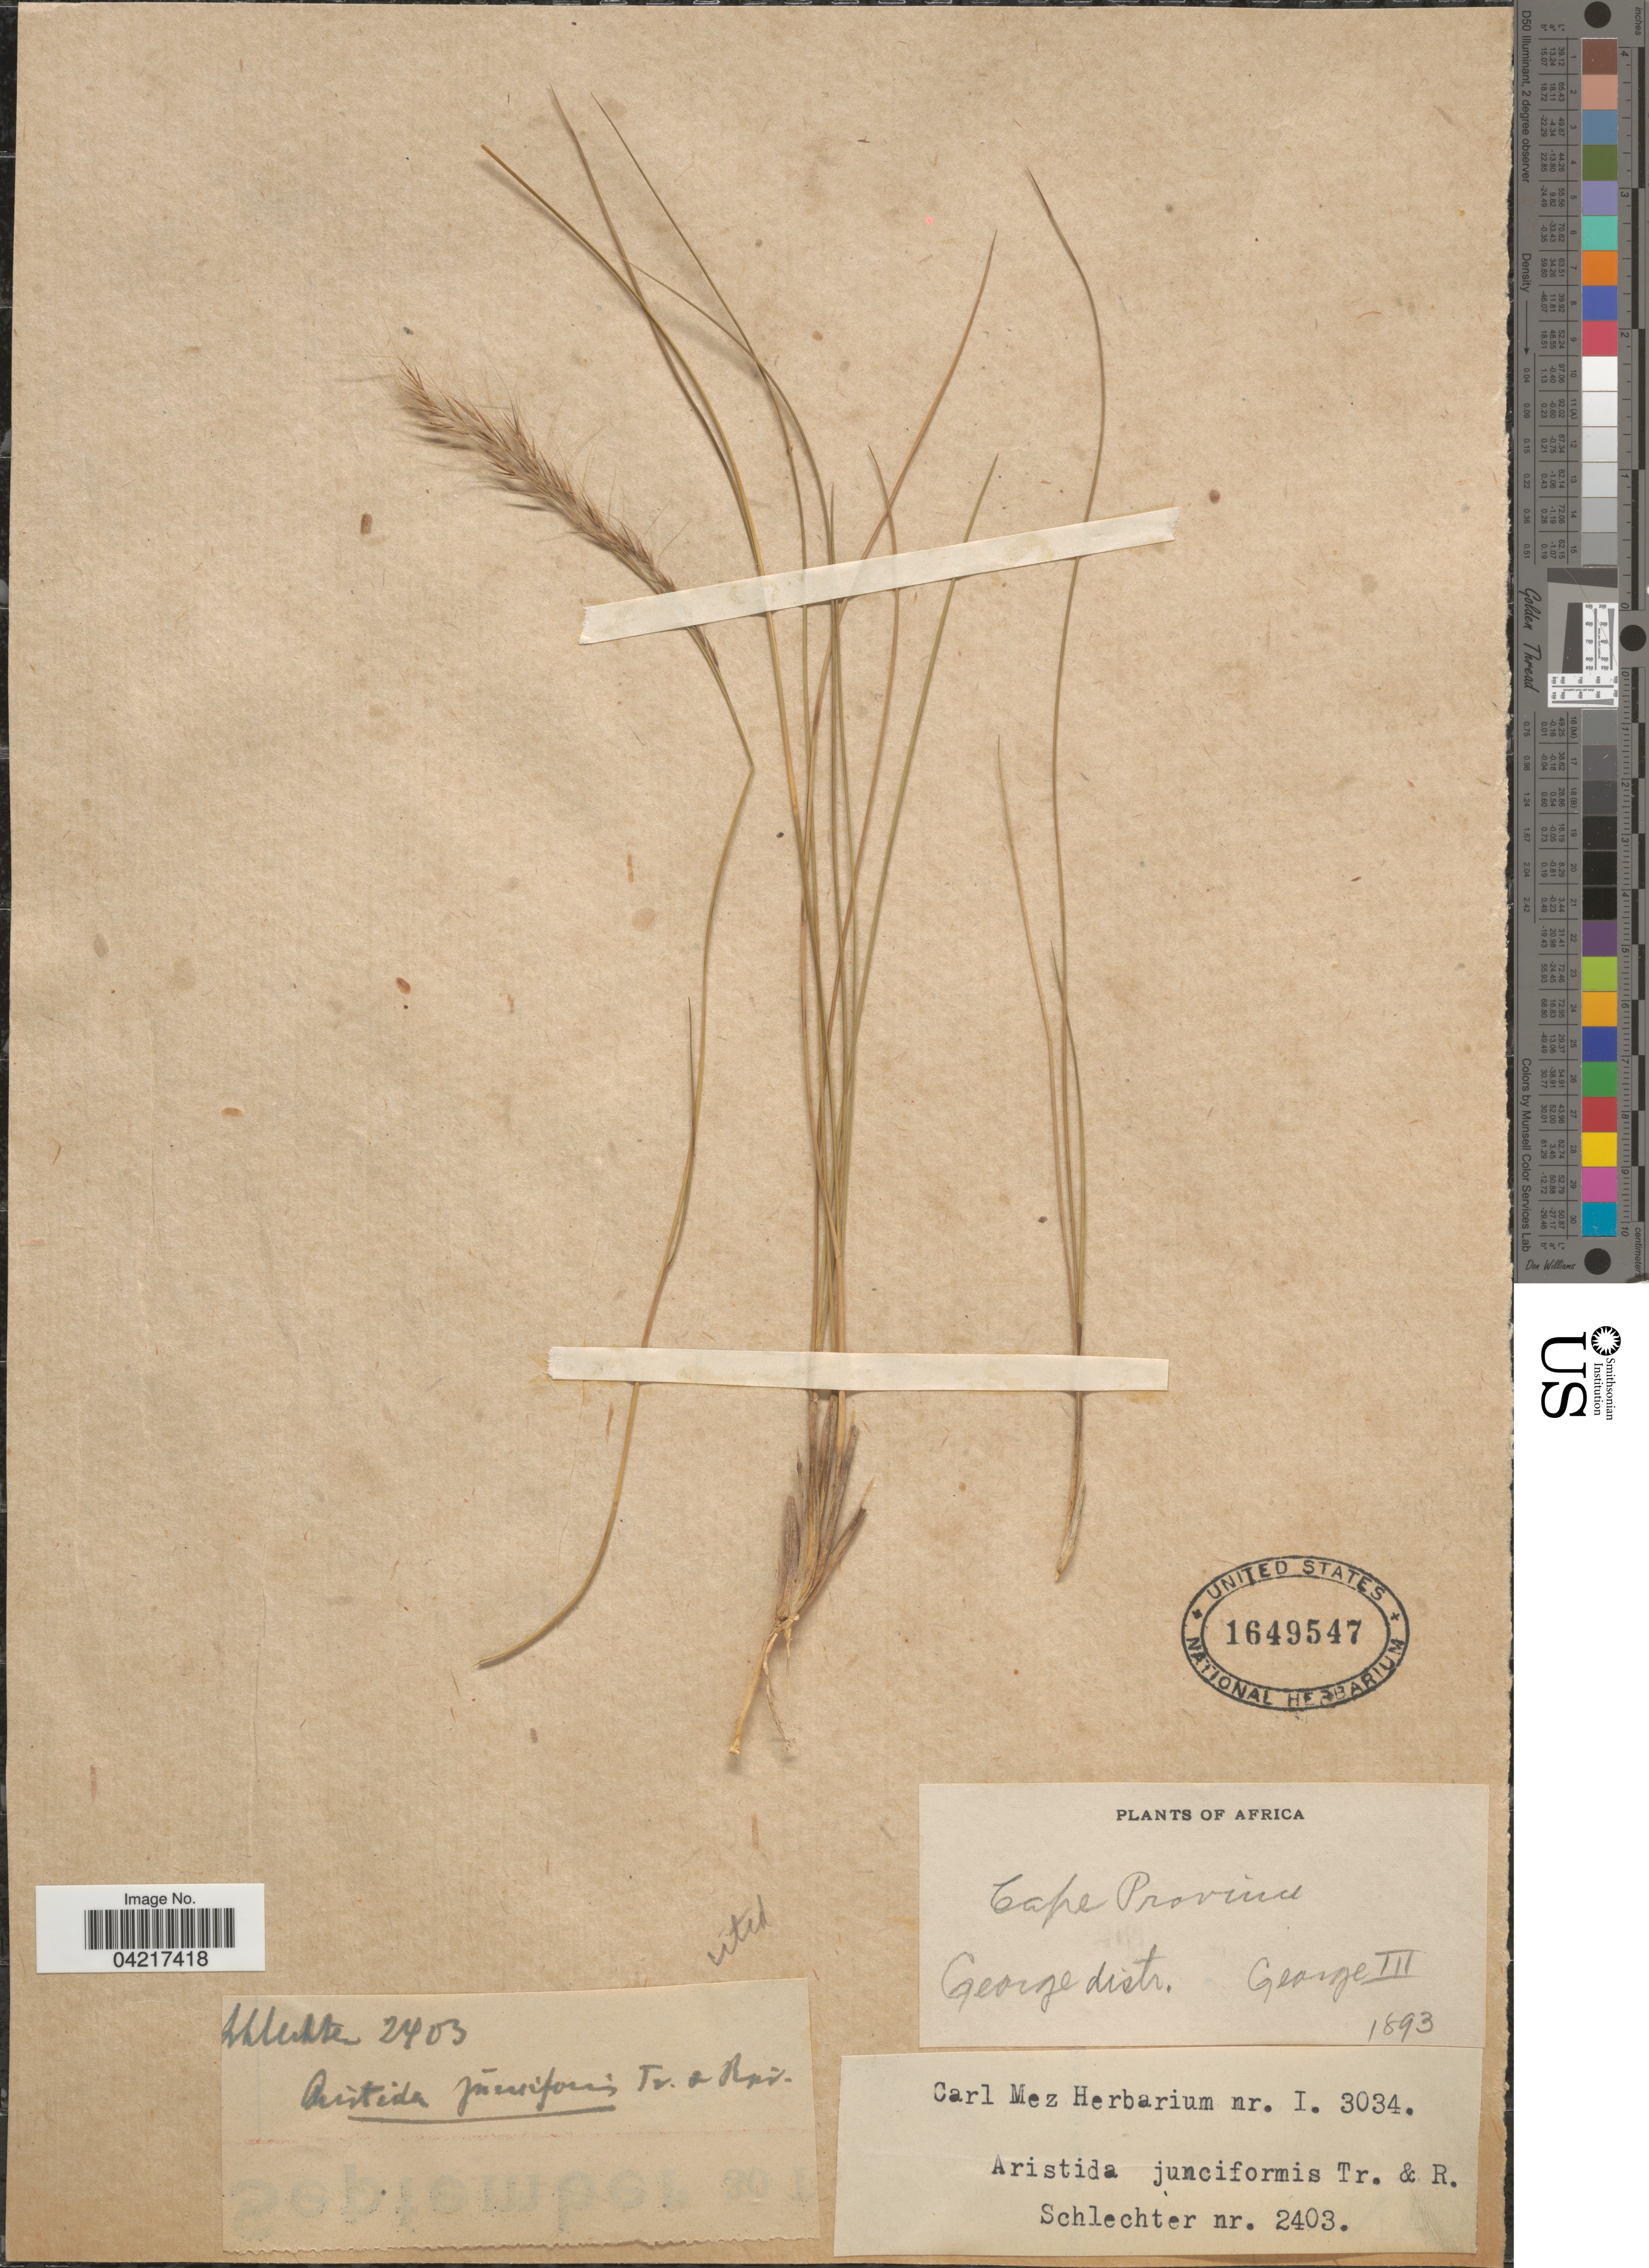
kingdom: Plantae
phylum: Tracheophyta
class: Liliopsida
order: Poales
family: Poaceae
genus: Aristida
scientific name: Aristida junciformis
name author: Trin. & Rupr.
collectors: Schlechter, --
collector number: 2403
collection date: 1893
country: South Africa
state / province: Western Cape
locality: George distr. George III.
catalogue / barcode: US 1649547